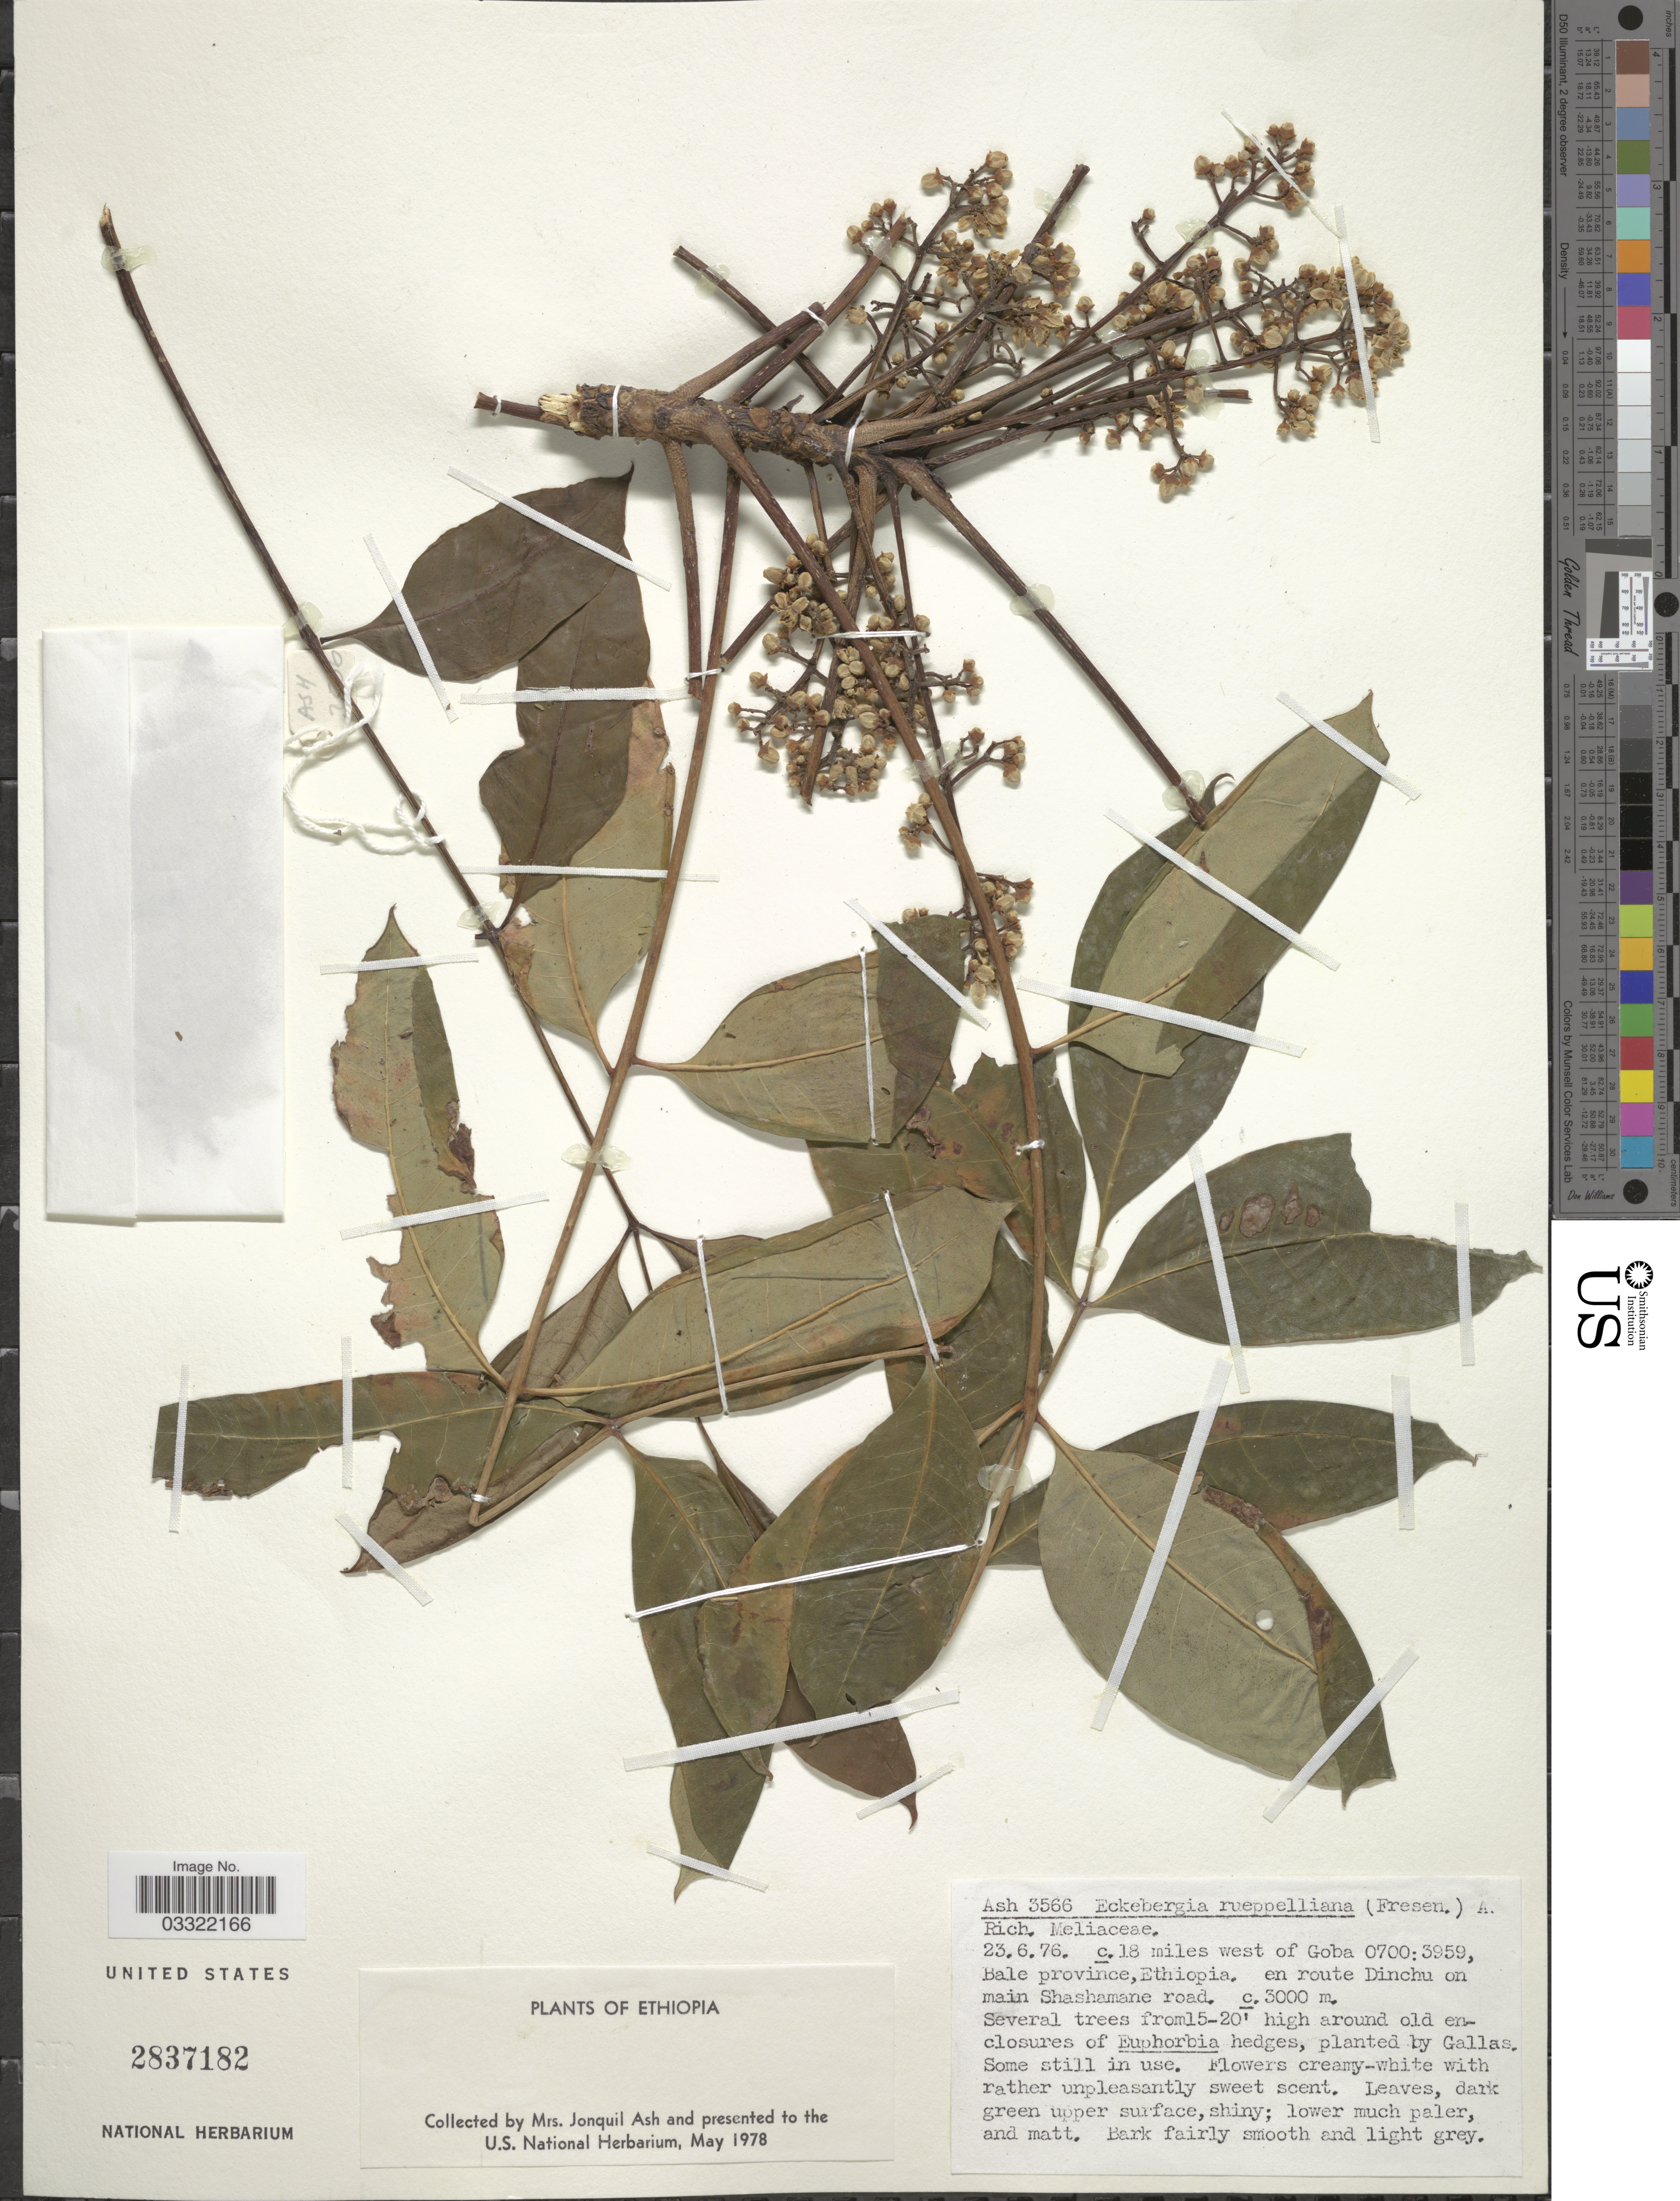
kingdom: Plantae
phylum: Tracheophyta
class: Magnoliopsida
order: Sapindales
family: Meliaceae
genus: Ekebergia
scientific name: Ekebergia rueppelliana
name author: (Fresen.) A. Rich.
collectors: J. Ash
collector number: Ash3566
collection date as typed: Transcribed d/m/y: 23/6/76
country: Ethiopia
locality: C. 18 miles west of Goba 0700:3959, Bale province, Ethiopia, en route Dinchu on main Shashamane road.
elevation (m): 3000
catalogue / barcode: US 2837182